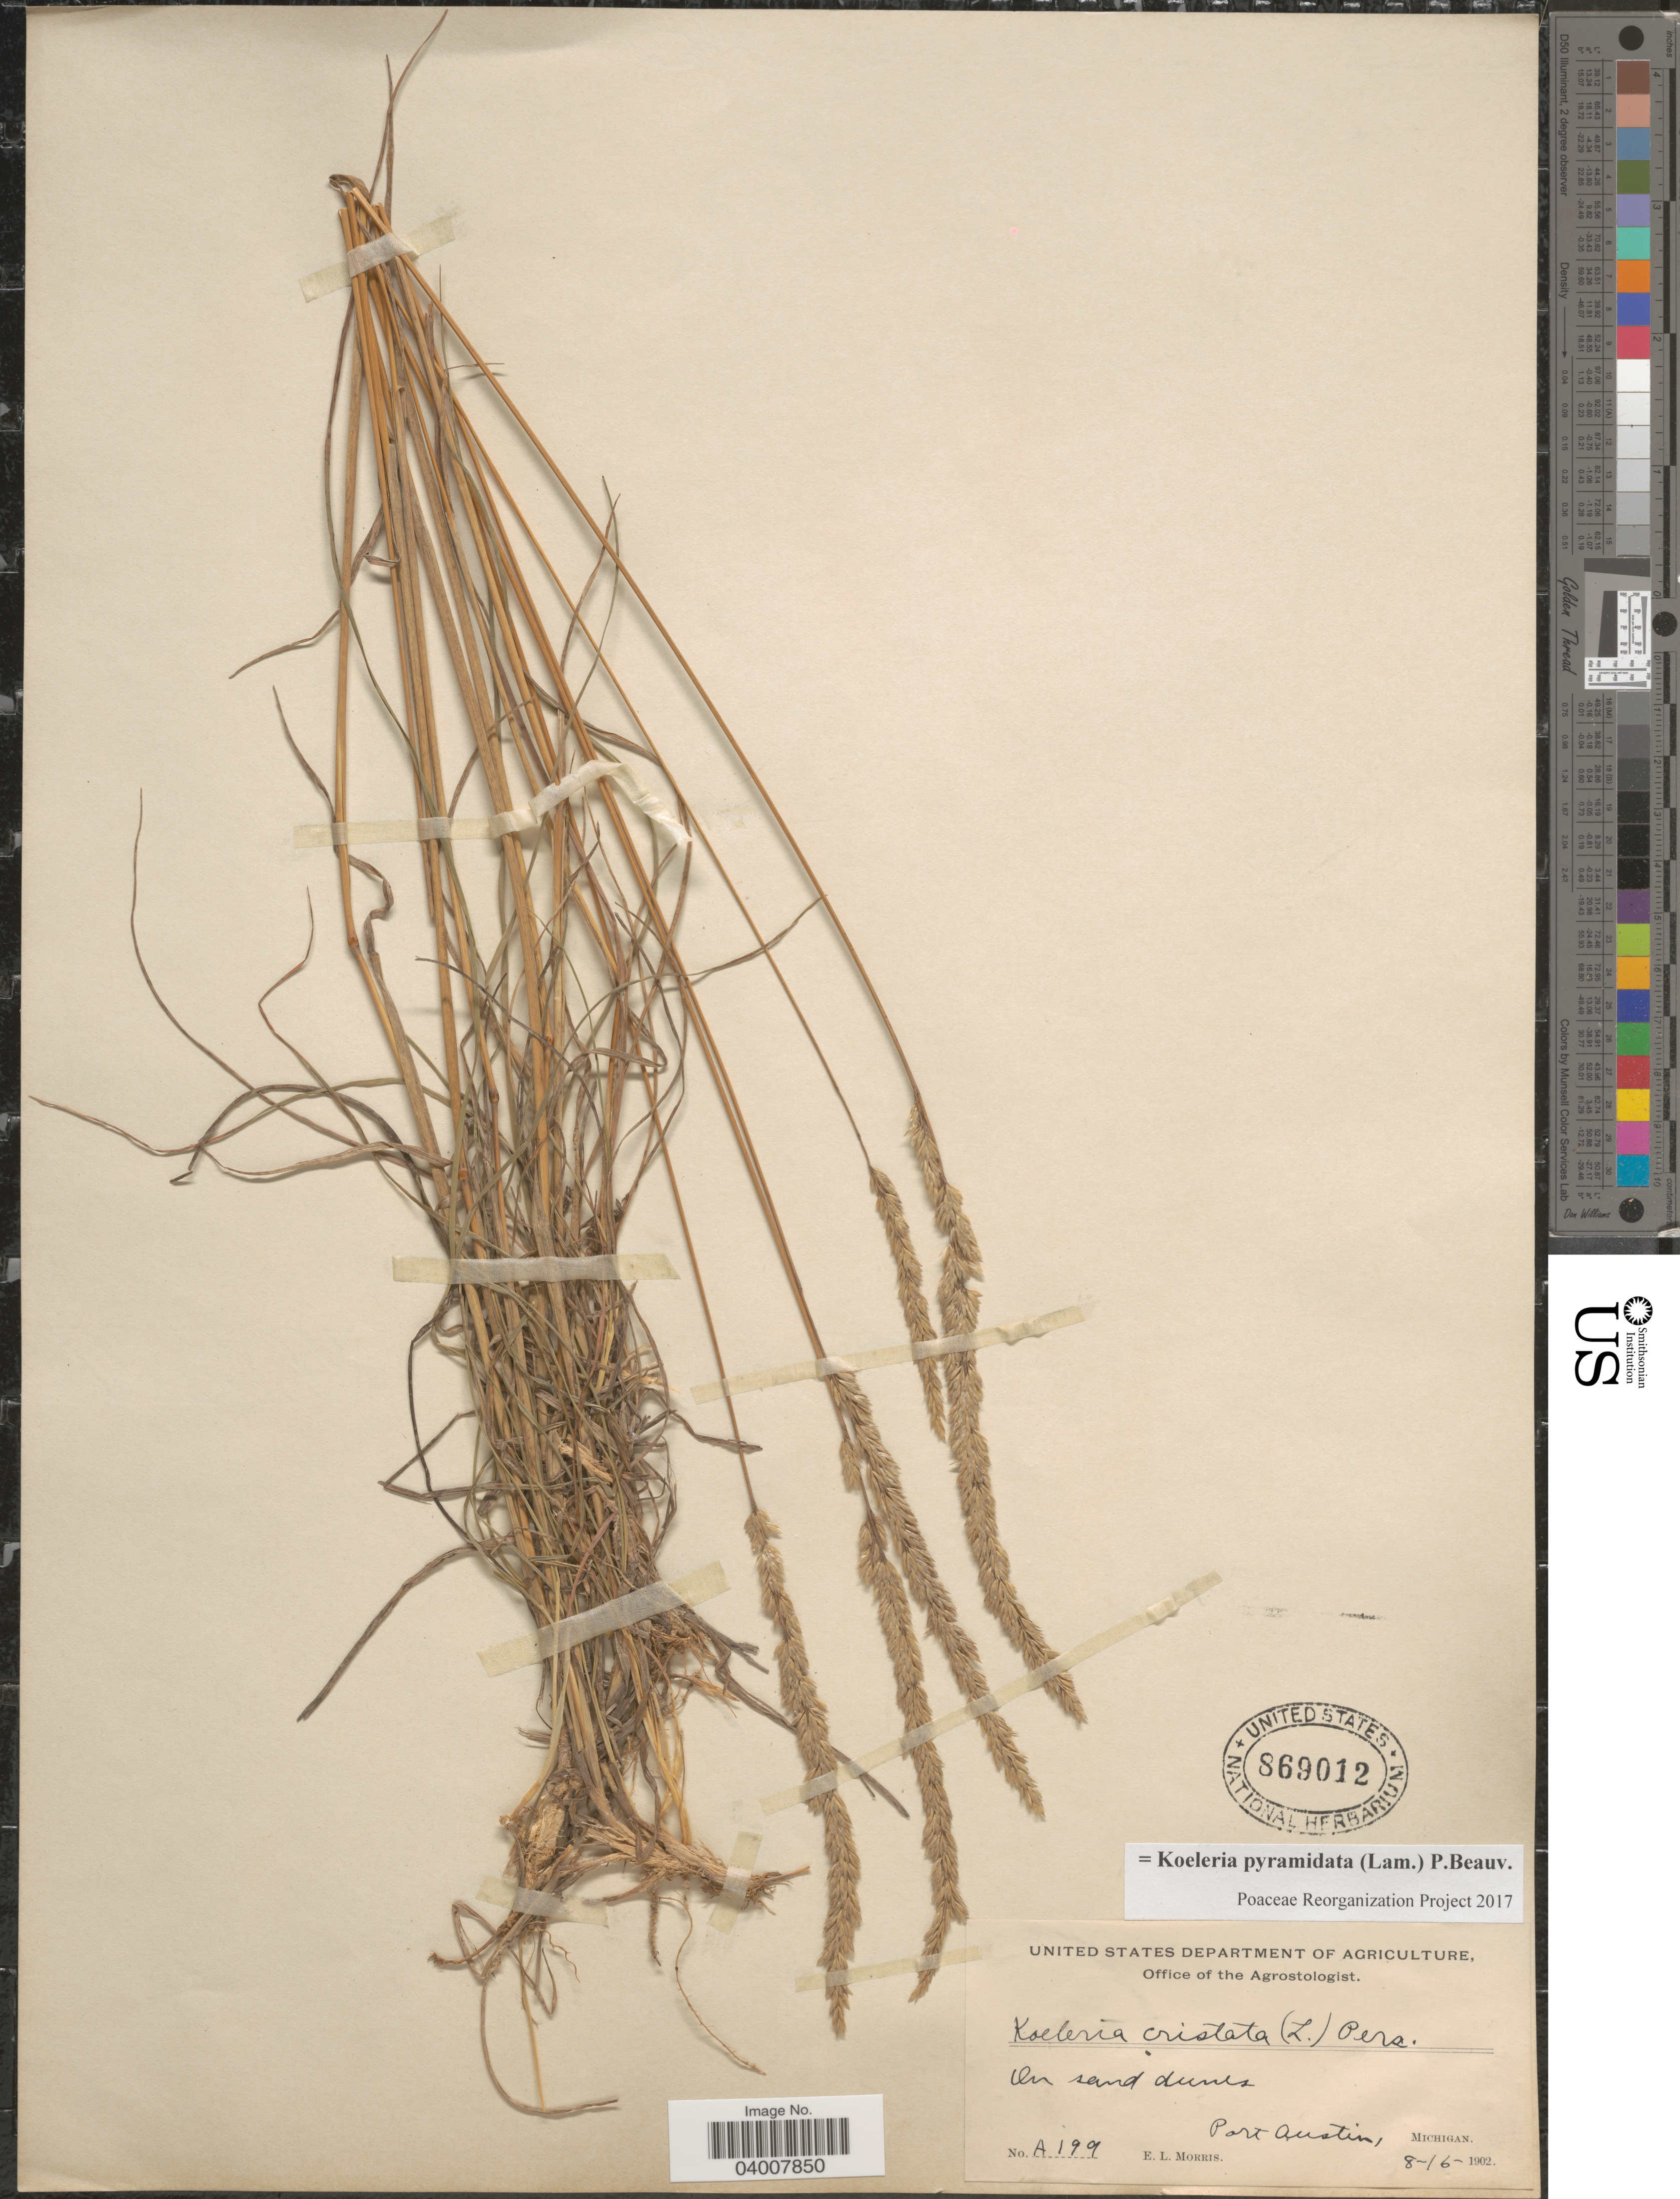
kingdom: Plantae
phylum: Tracheophyta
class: Liliopsida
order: Poales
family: Poaceae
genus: Koeleria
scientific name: Koeleria pyramidata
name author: (Lam.) P. Beauv.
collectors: E. Morris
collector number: A199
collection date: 1902-08-16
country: United States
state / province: Michigan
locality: Port Austin.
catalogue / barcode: US 869012